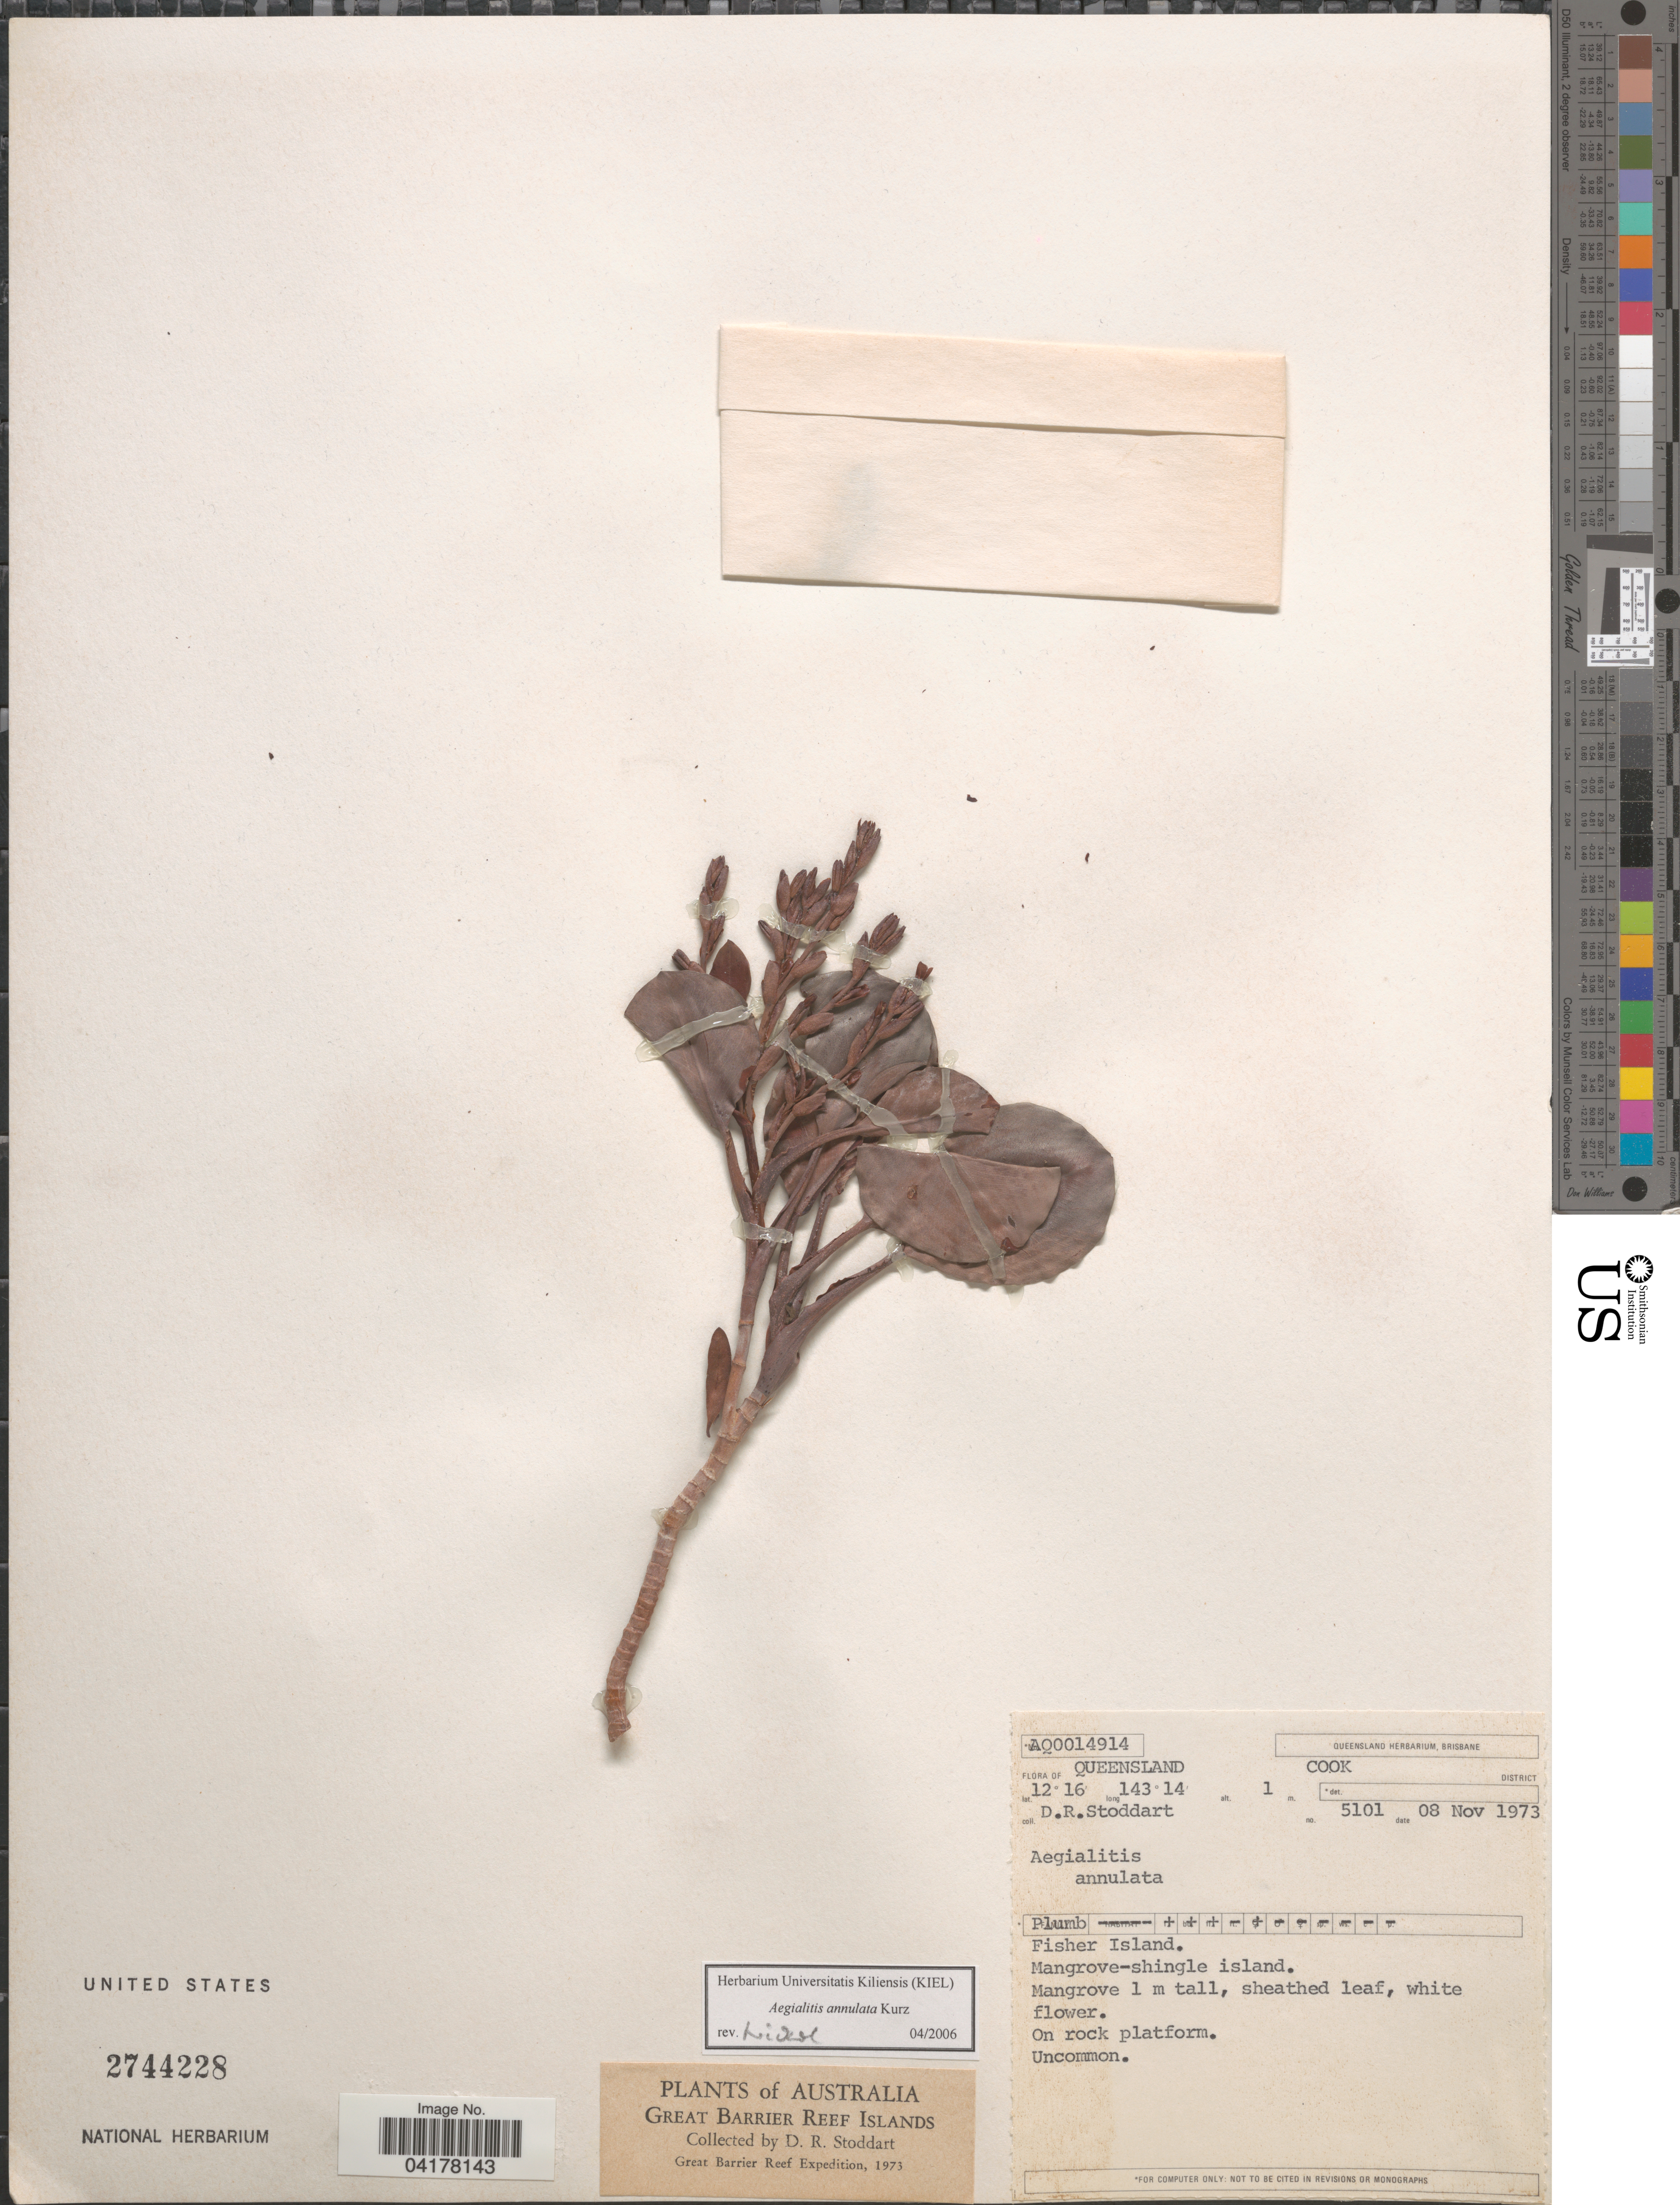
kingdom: Plantae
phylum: Tracheophyta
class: Magnoliopsida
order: Caryophyllales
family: Plumbaginaceae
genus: Aegialitis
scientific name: Aegialitis annulata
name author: R. Br.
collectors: D. R. Stoddart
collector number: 5101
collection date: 1973-11-08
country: Australia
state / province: Queensland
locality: Cook District. Fisher Island. Mangrove-shingle island. Great Barrier Reef Islands. Great Barrier Reef Expedition, 1973.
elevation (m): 1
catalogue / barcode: US 2744228